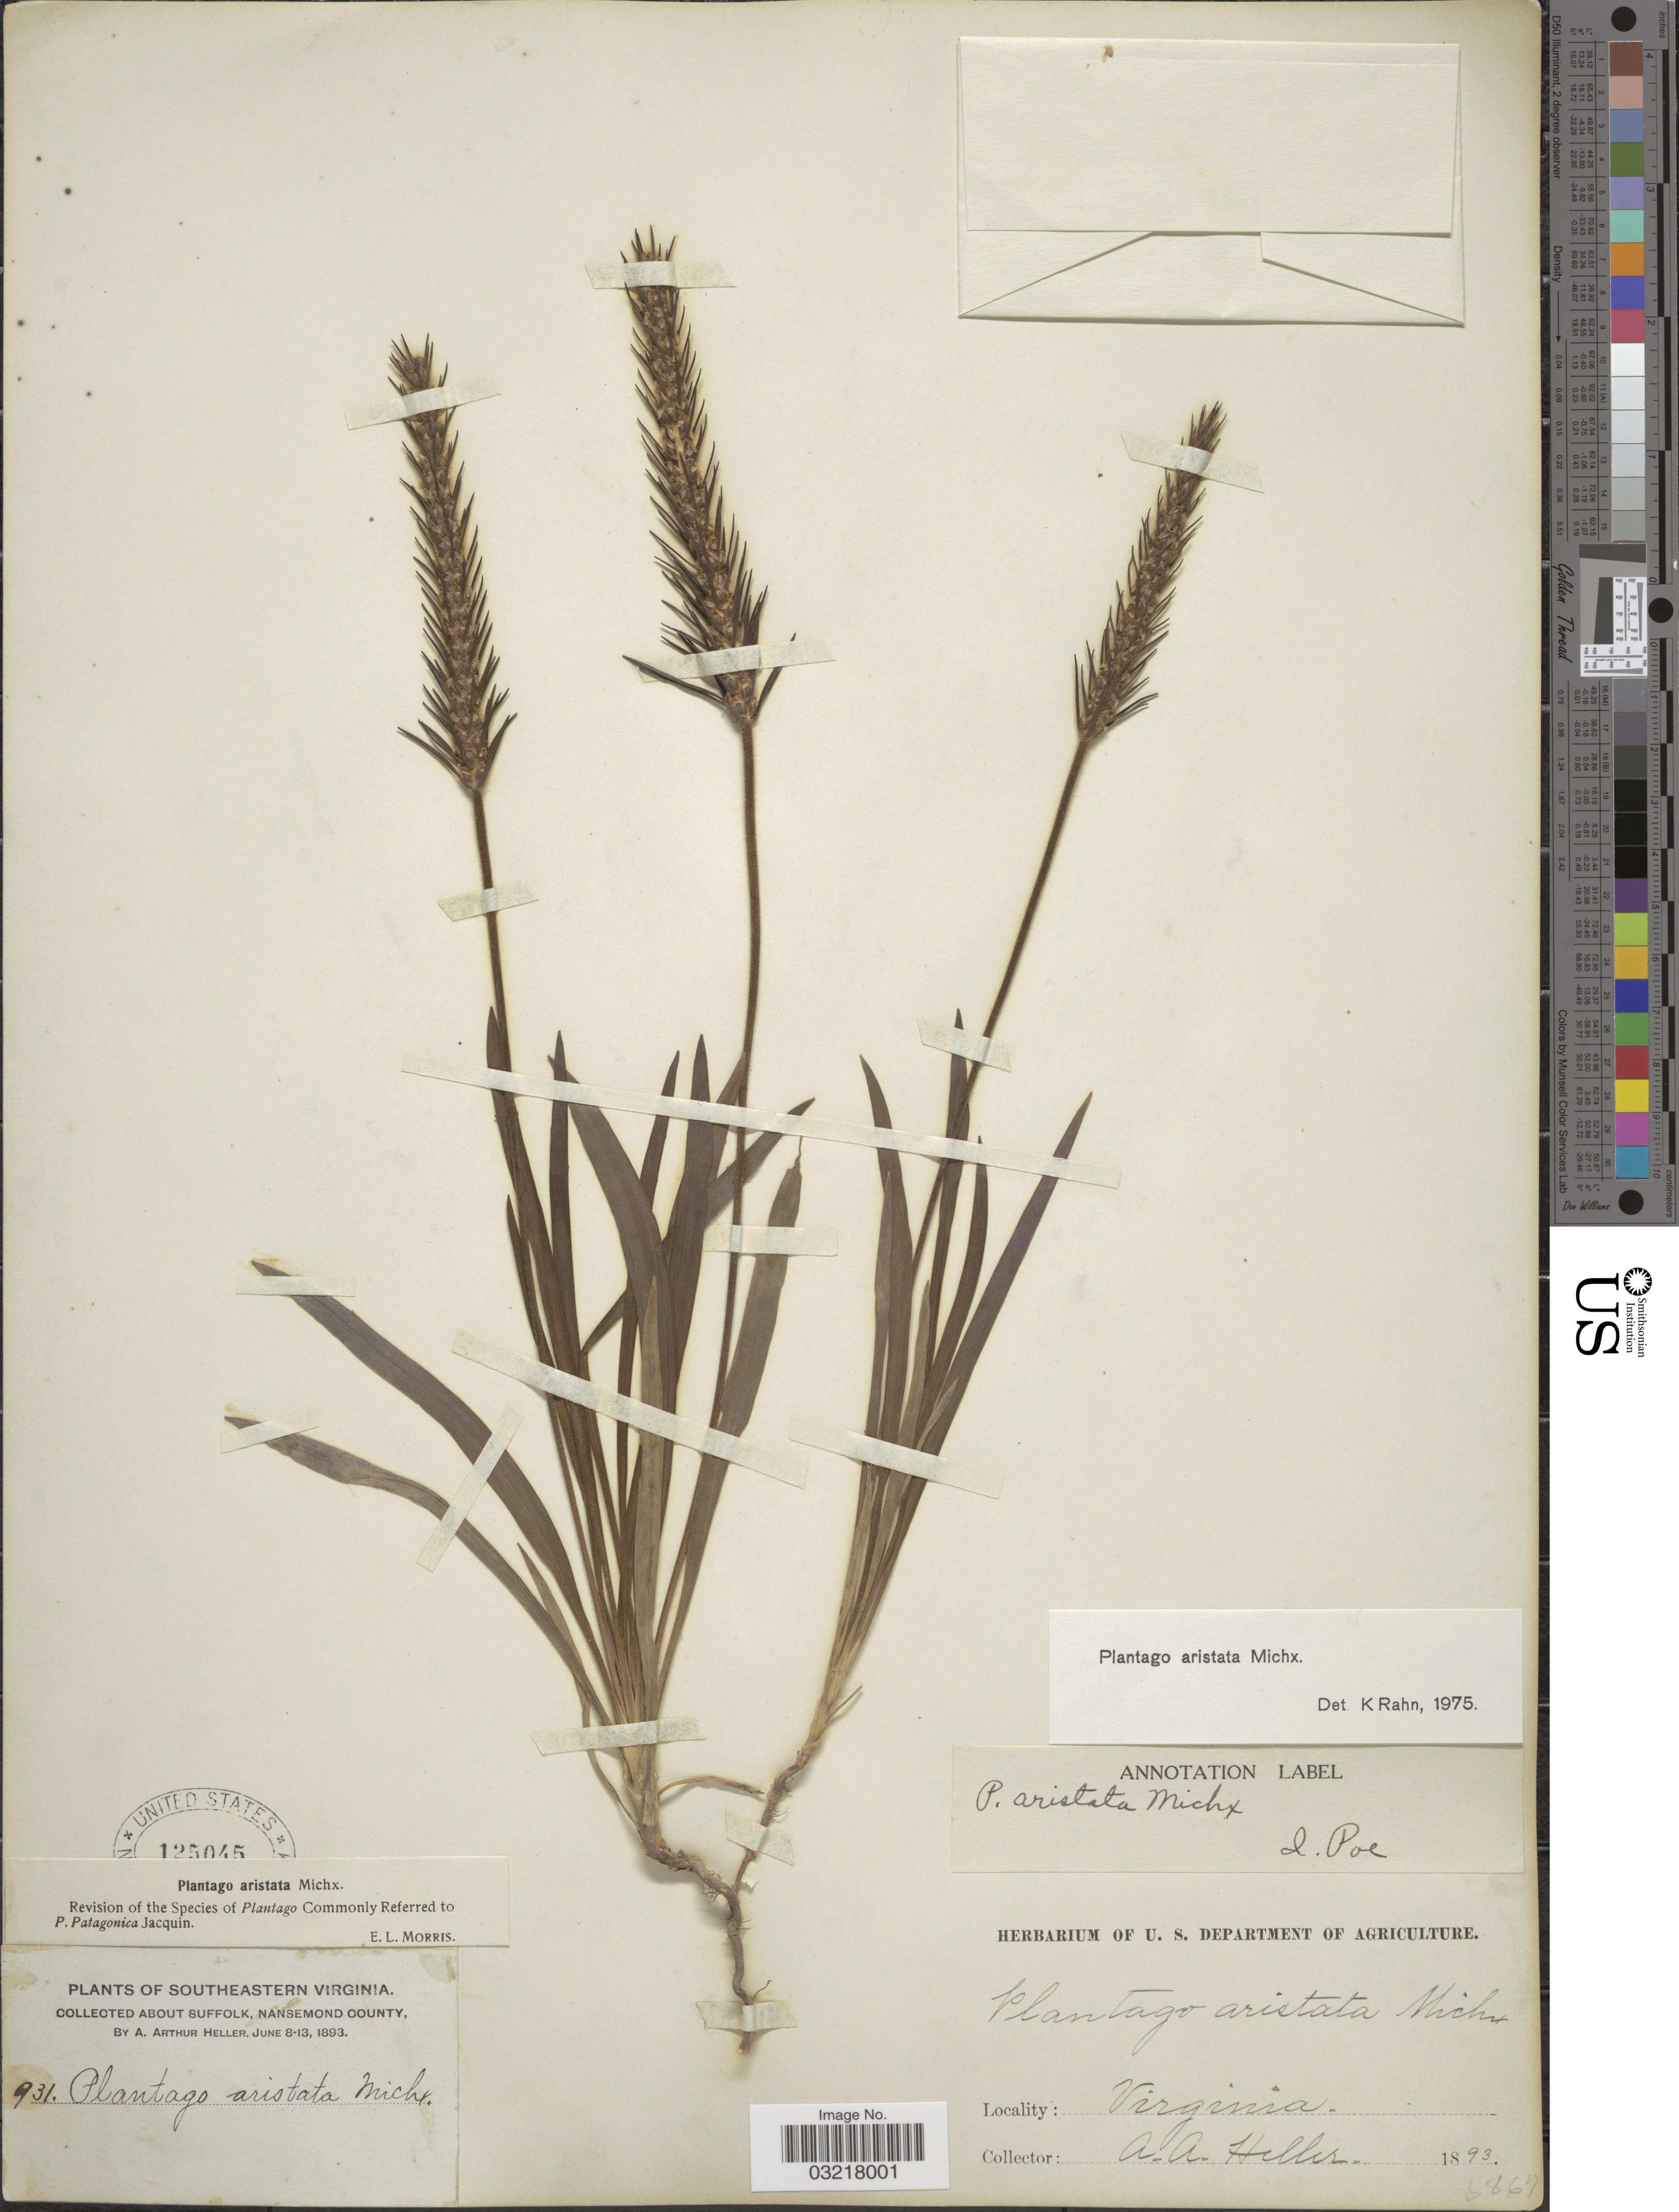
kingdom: Plantae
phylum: Tracheophyta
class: Magnoliopsida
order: Lamiales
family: Plantaginaceae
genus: Plantago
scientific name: Plantago aristata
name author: Michx.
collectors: A. A. Heller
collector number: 931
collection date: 1893-06-08/1893-06-13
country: United States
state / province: Virginia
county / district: City of Suffolk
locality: Southeastern Virginia. About Suffolk, Nansemond County.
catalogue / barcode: US 125045